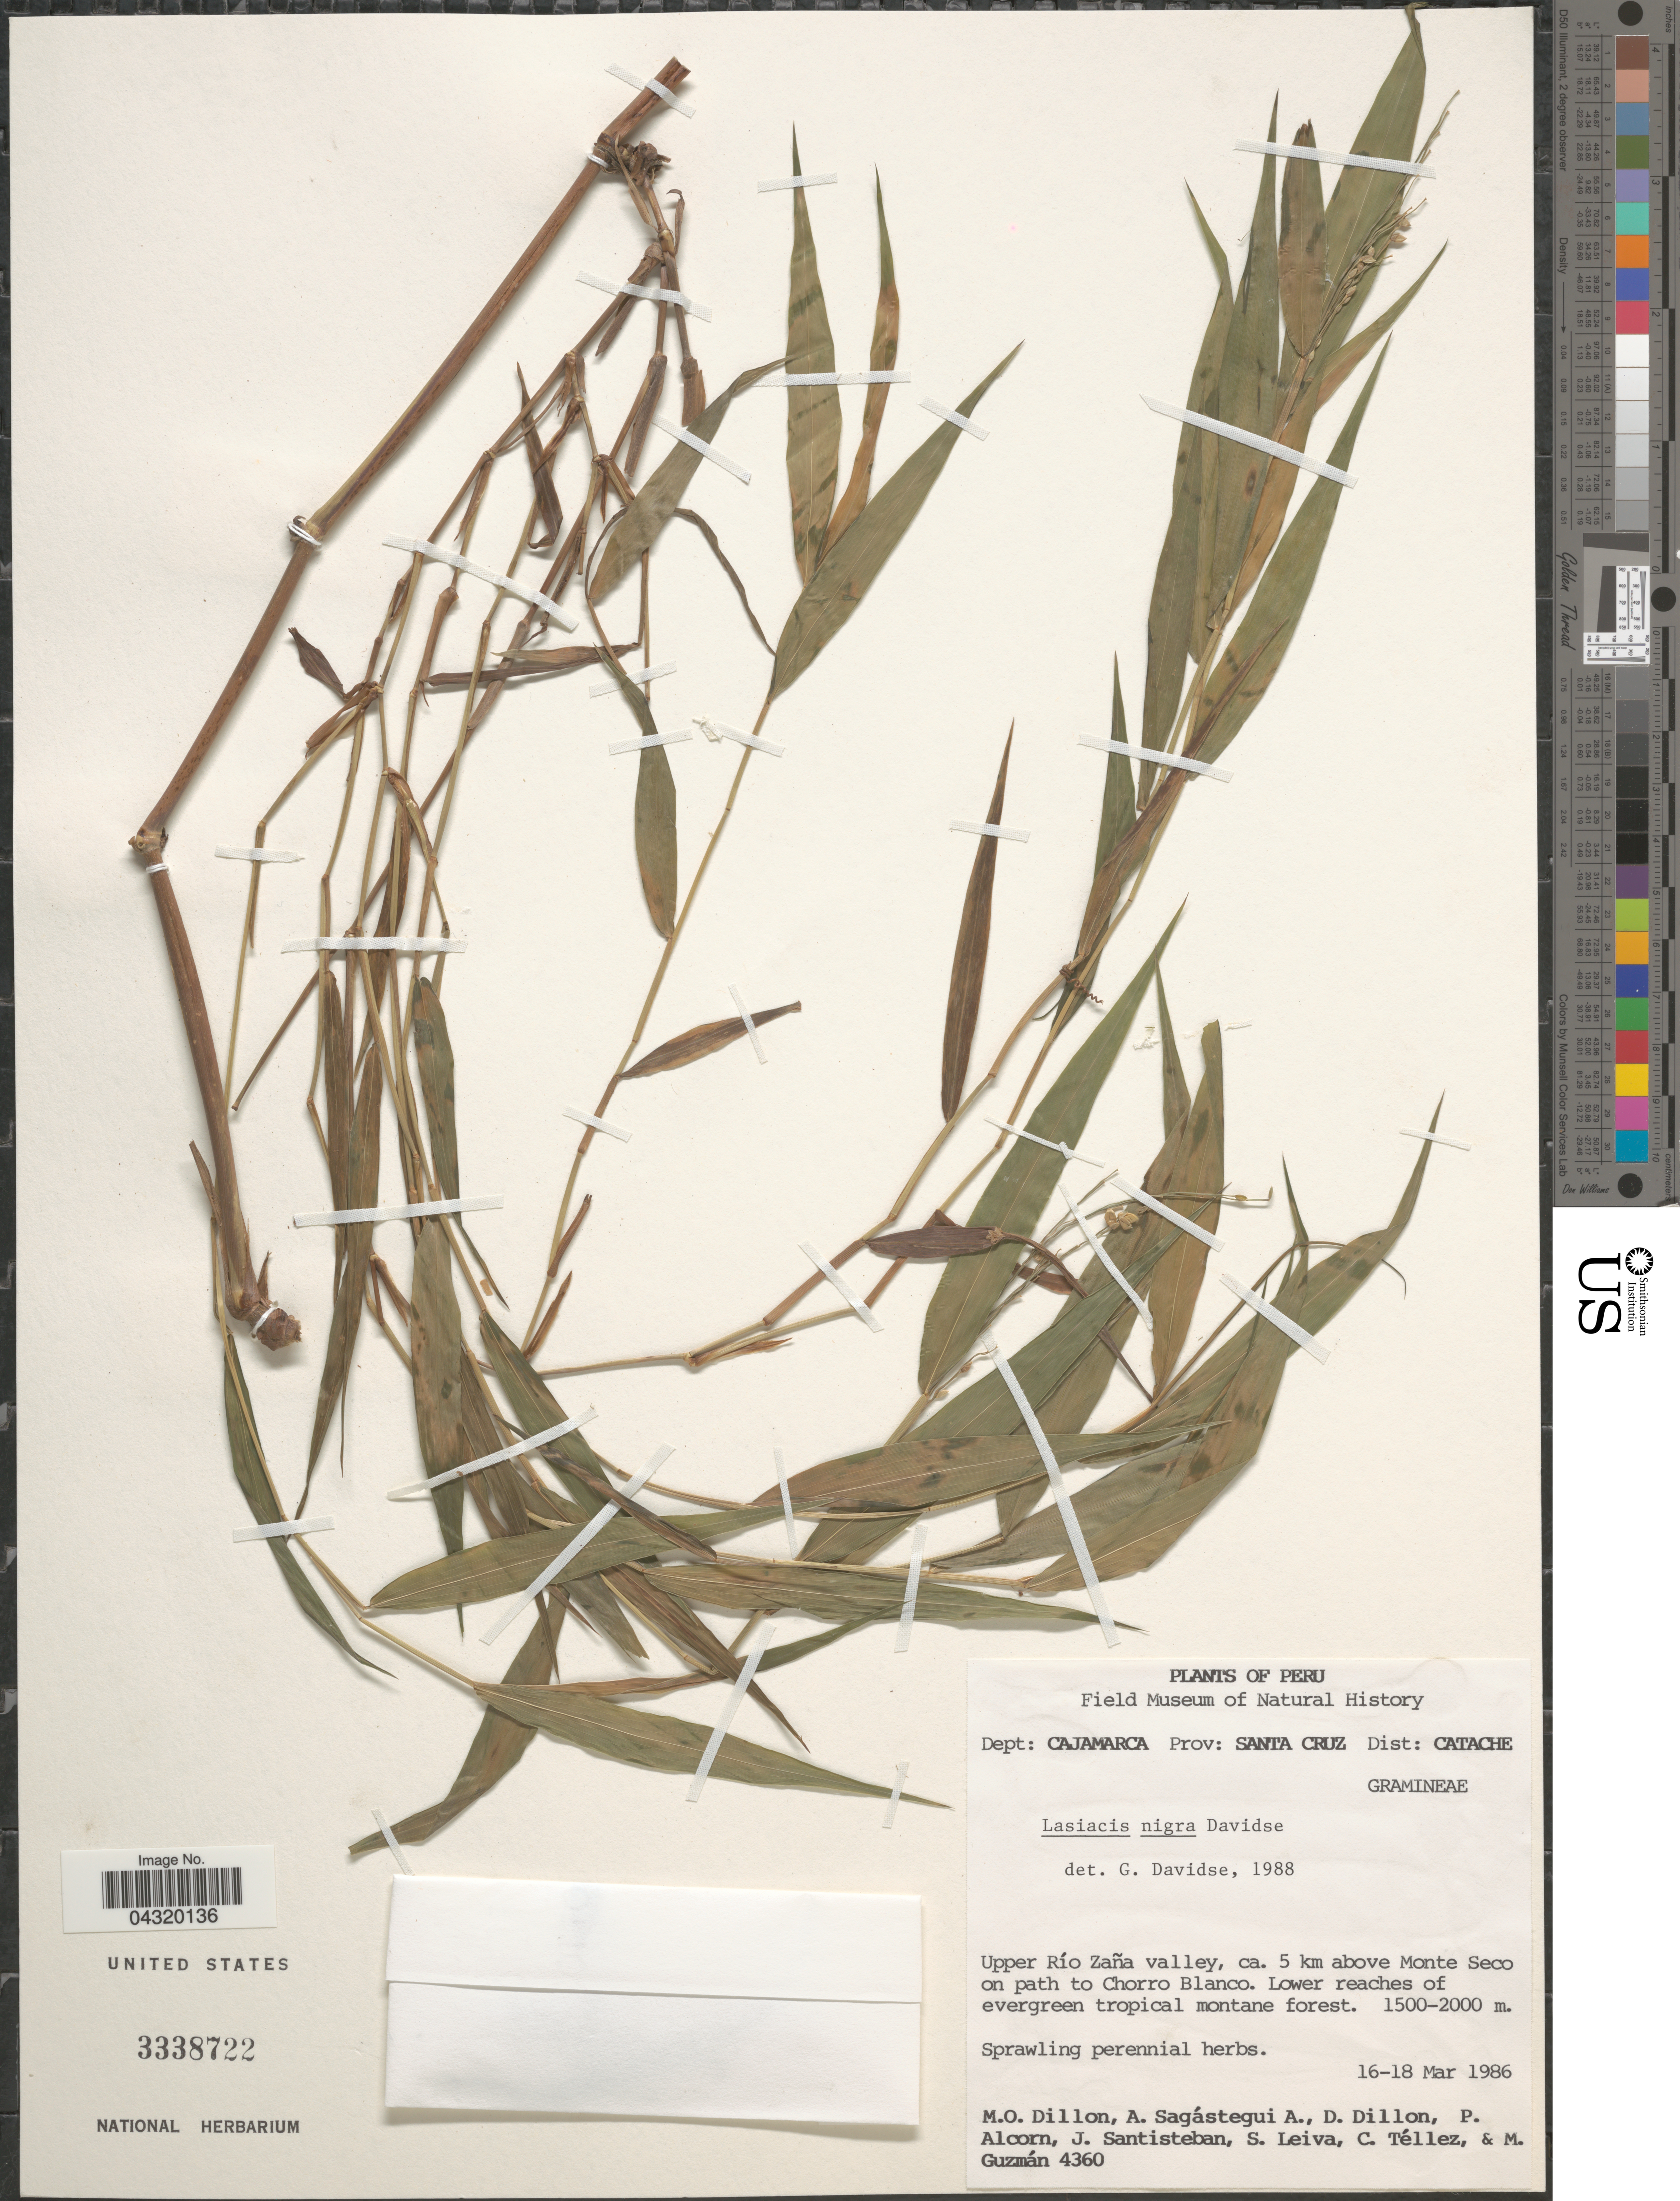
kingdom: Plantae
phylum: Tracheophyta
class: Liliopsida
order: Poales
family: Poaceae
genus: Lasiacis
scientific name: Lasiacis nigra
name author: Davidse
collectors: M. O. Dillon, A. Sagástegui A., D. Dillon, P. Alcorn & et al.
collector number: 4360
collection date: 1986-03-16/1986-03-18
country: Peru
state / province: Cajamarca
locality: Dept: Cajamarca. Prov: Santa Cruz. Dist: Catache. Upper Río Zañ valley, ca. 5 km above Monte Seco on path to Chorro Blanco.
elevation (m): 1500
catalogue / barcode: US 3338722